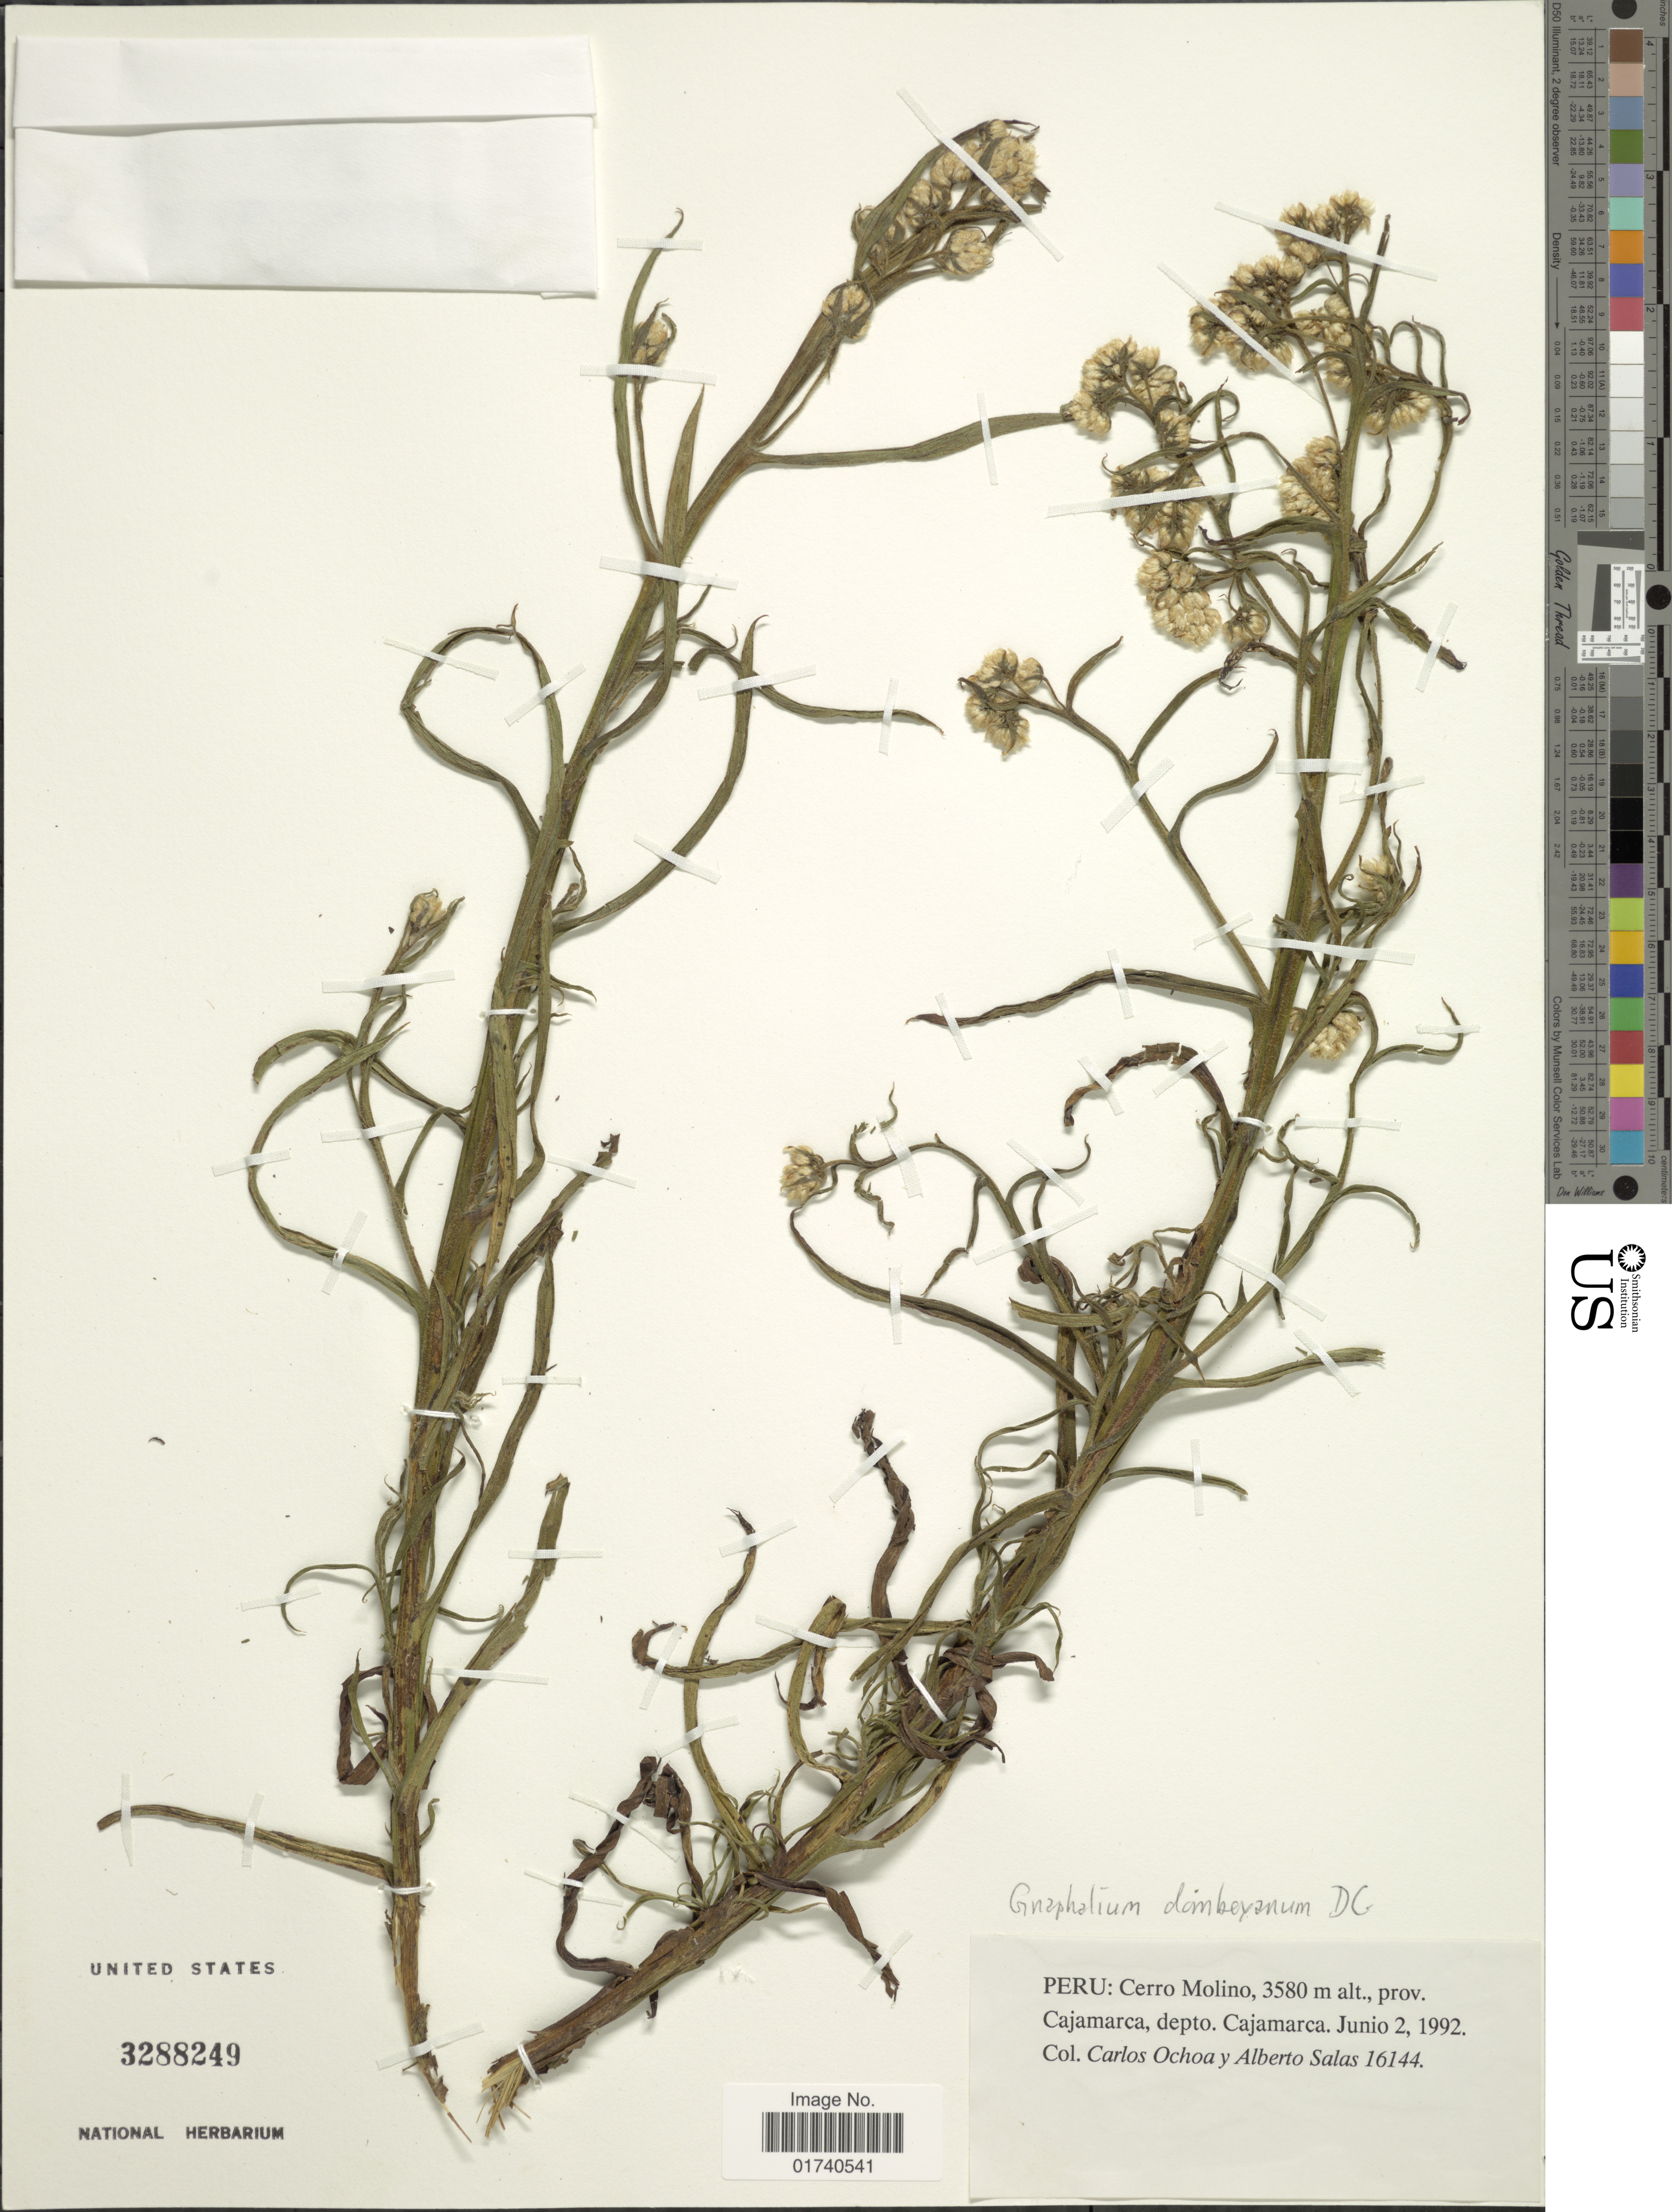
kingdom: Plantae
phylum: Tracheophyta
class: Magnoliopsida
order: Asterales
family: Asteraceae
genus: Pseudognaphalium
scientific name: Pseudognaphalium dombeyanum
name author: (DC.) Anderb.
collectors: C. M. Ochoa & A. Salas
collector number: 16144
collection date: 1992-06-02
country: Peru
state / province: Cajamarca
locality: Cerro Molino. Prov. Cajamarca, depto. Cajamarca.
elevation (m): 3580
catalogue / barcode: US 3288249